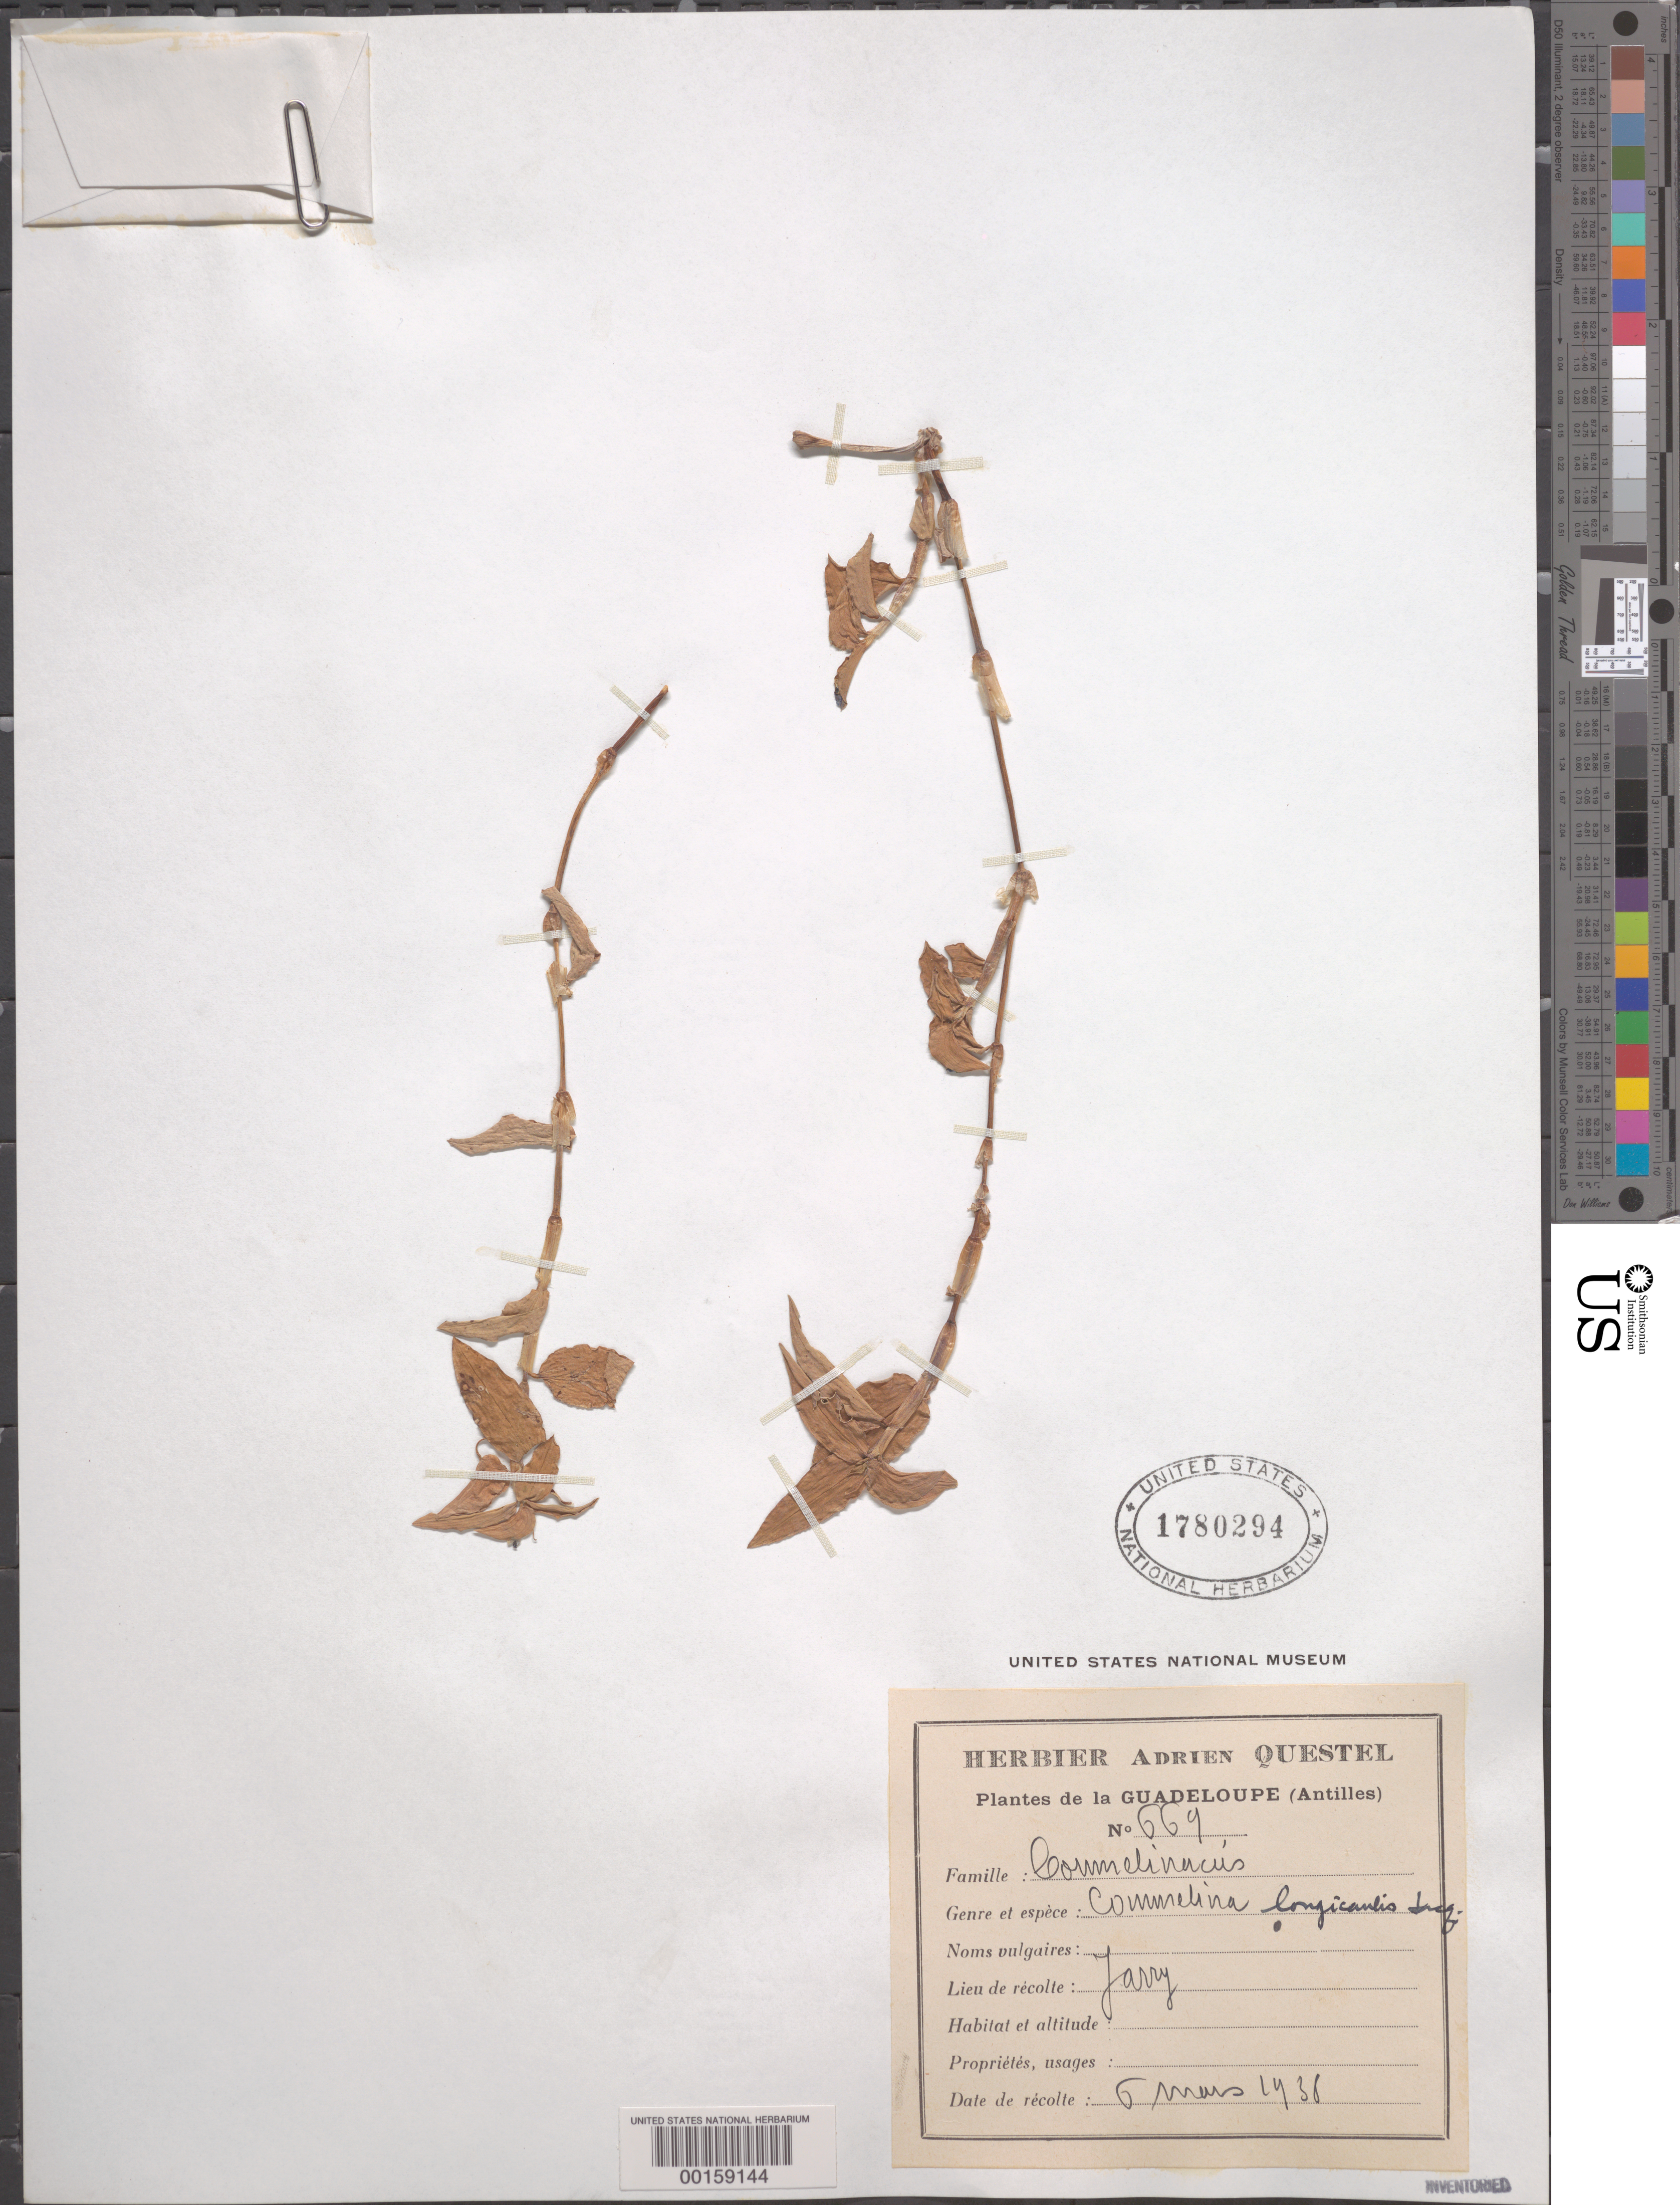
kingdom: Plantae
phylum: Tracheophyta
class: Liliopsida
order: Commelinales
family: Commelinaceae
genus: Commelina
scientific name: Commelina diffusa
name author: Burm. f.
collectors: -. Larry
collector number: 669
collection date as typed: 06 Mar 1938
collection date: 1938-03-06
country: Guadeloupe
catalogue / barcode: US 1780294